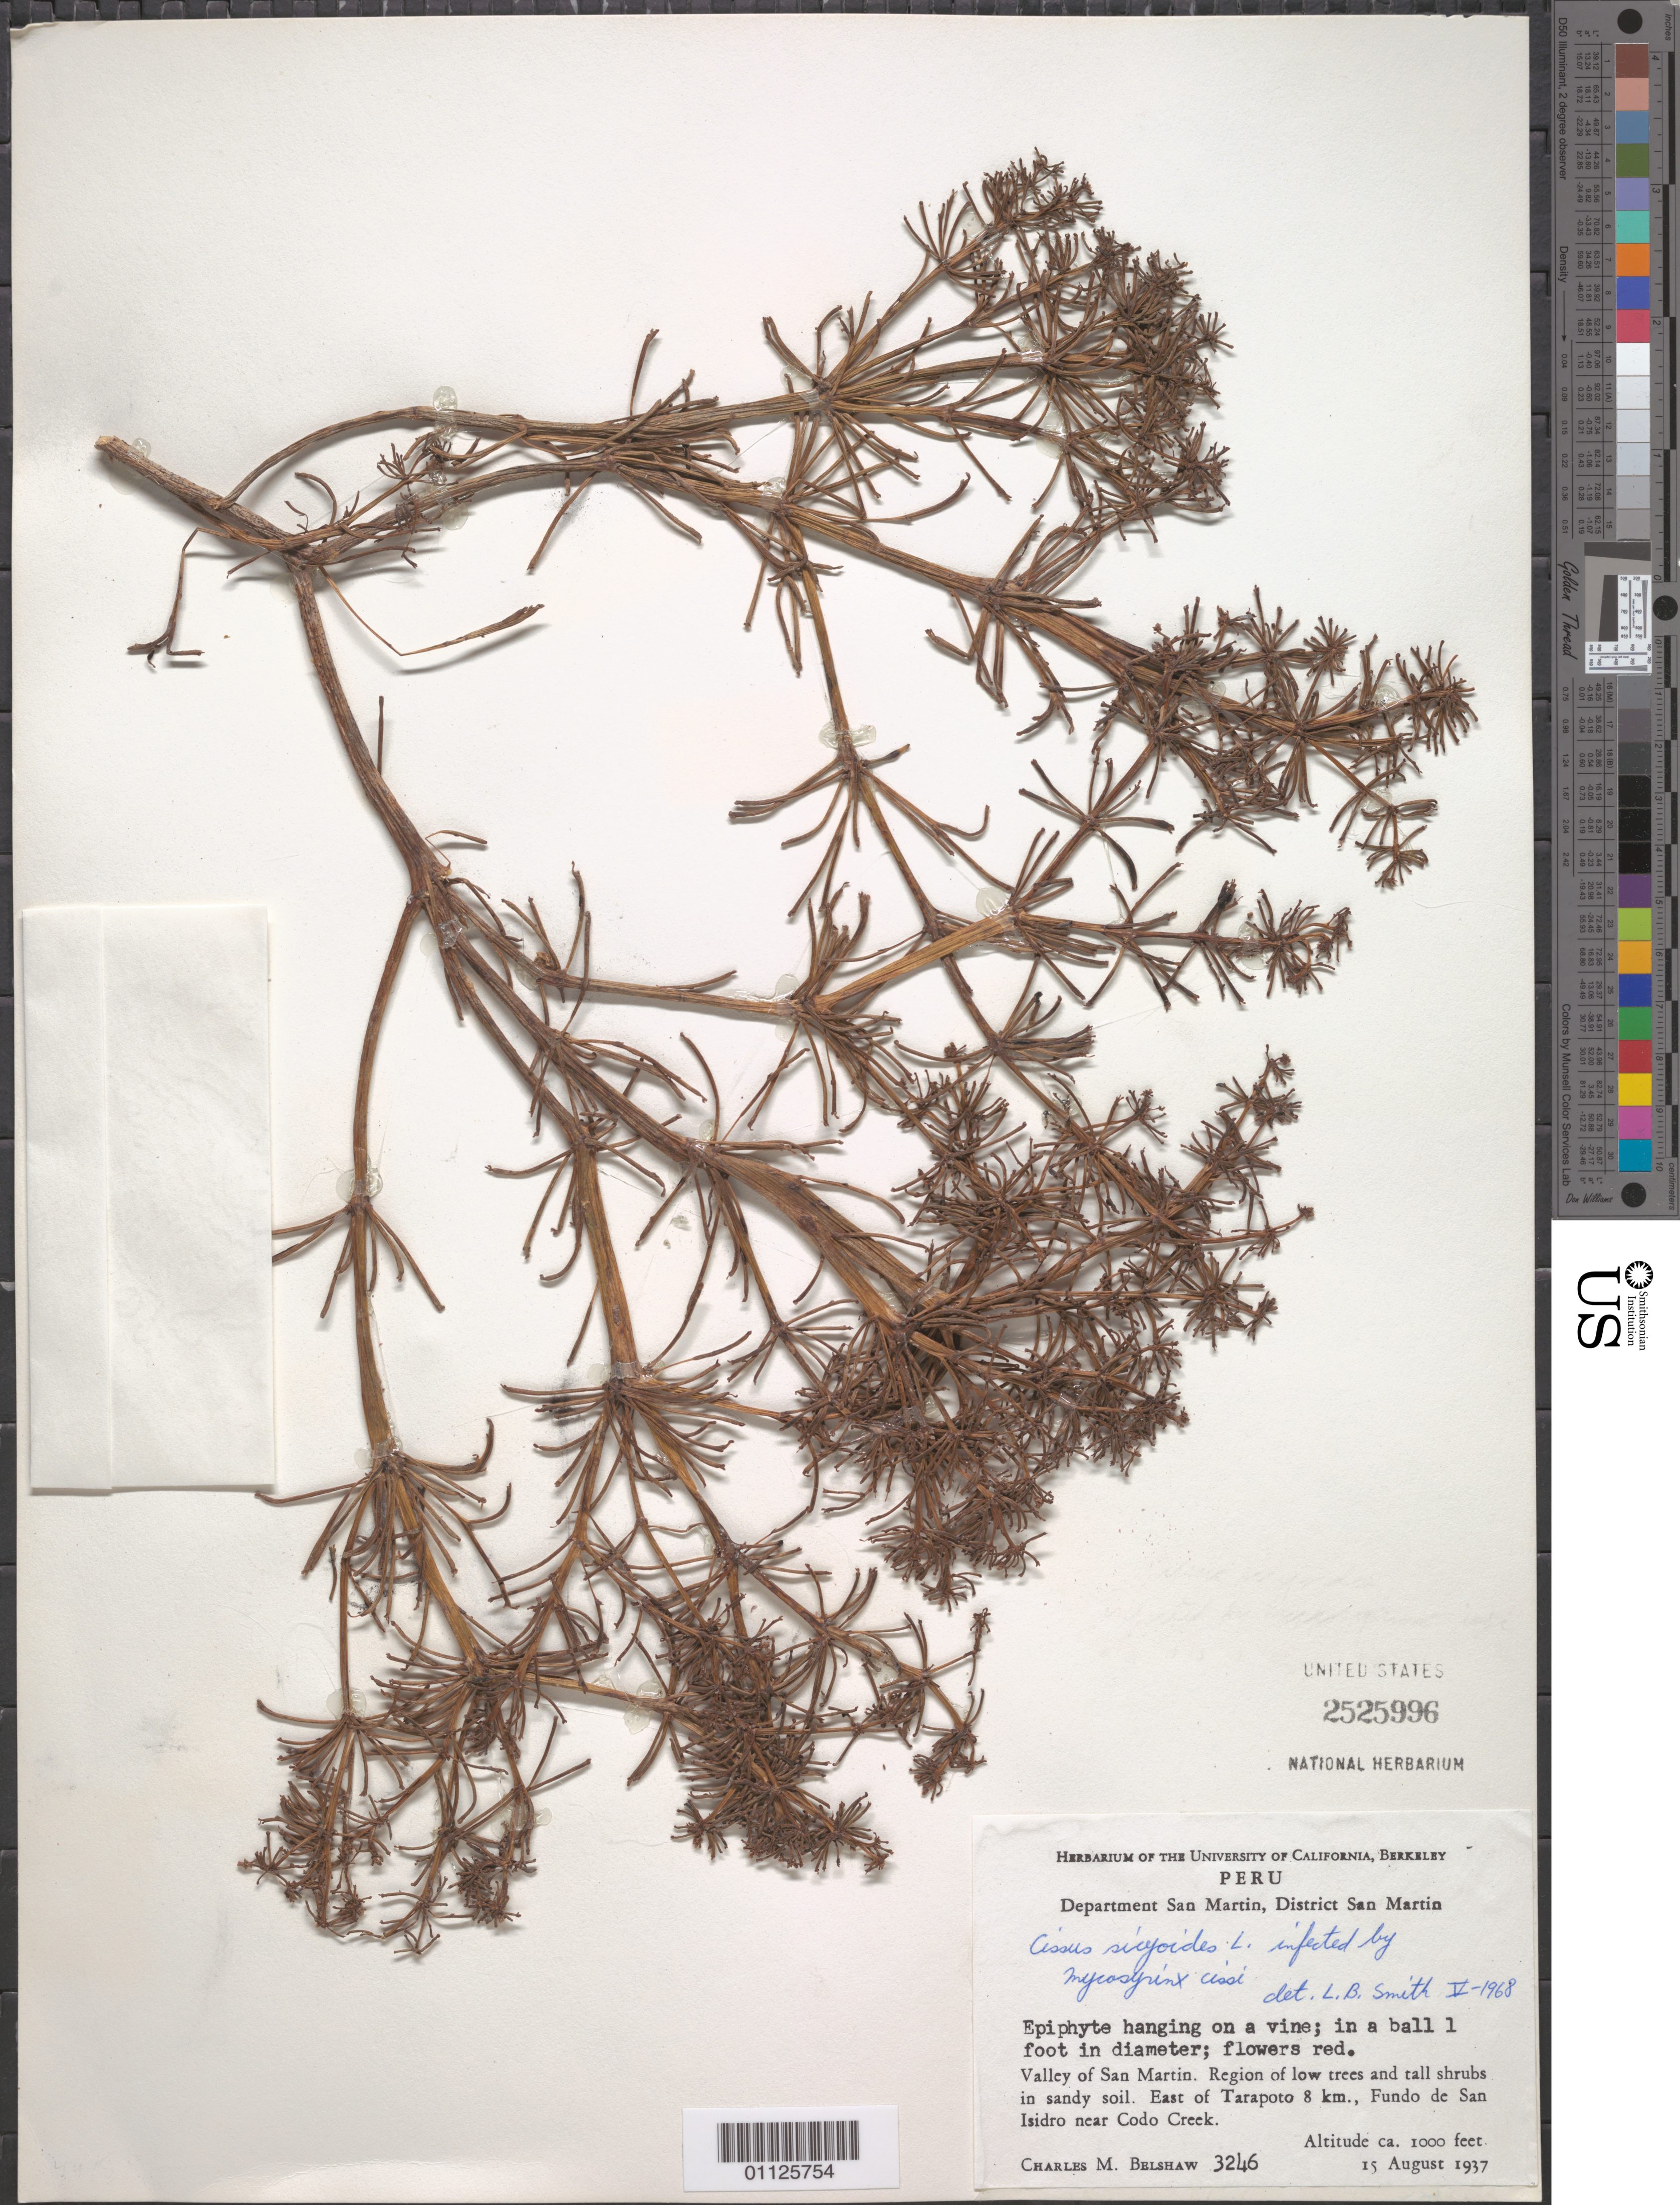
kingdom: Plantae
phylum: Tracheophyta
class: Magnoliopsida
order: Vitales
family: Vitaceae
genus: Cissus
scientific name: Cissus verticillata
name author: (L.) Nicolson & C.E. Jarvis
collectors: C. Shaw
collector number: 3246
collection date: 1937-08-15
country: Peru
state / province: San Martín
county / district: San Martín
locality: Vicinity of San Martin. E of Tarapoto 8 km, Fundo de San Isidro near Codo Creek.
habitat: Epiphyte hanging on a vine.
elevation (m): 305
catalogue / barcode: US 2525996